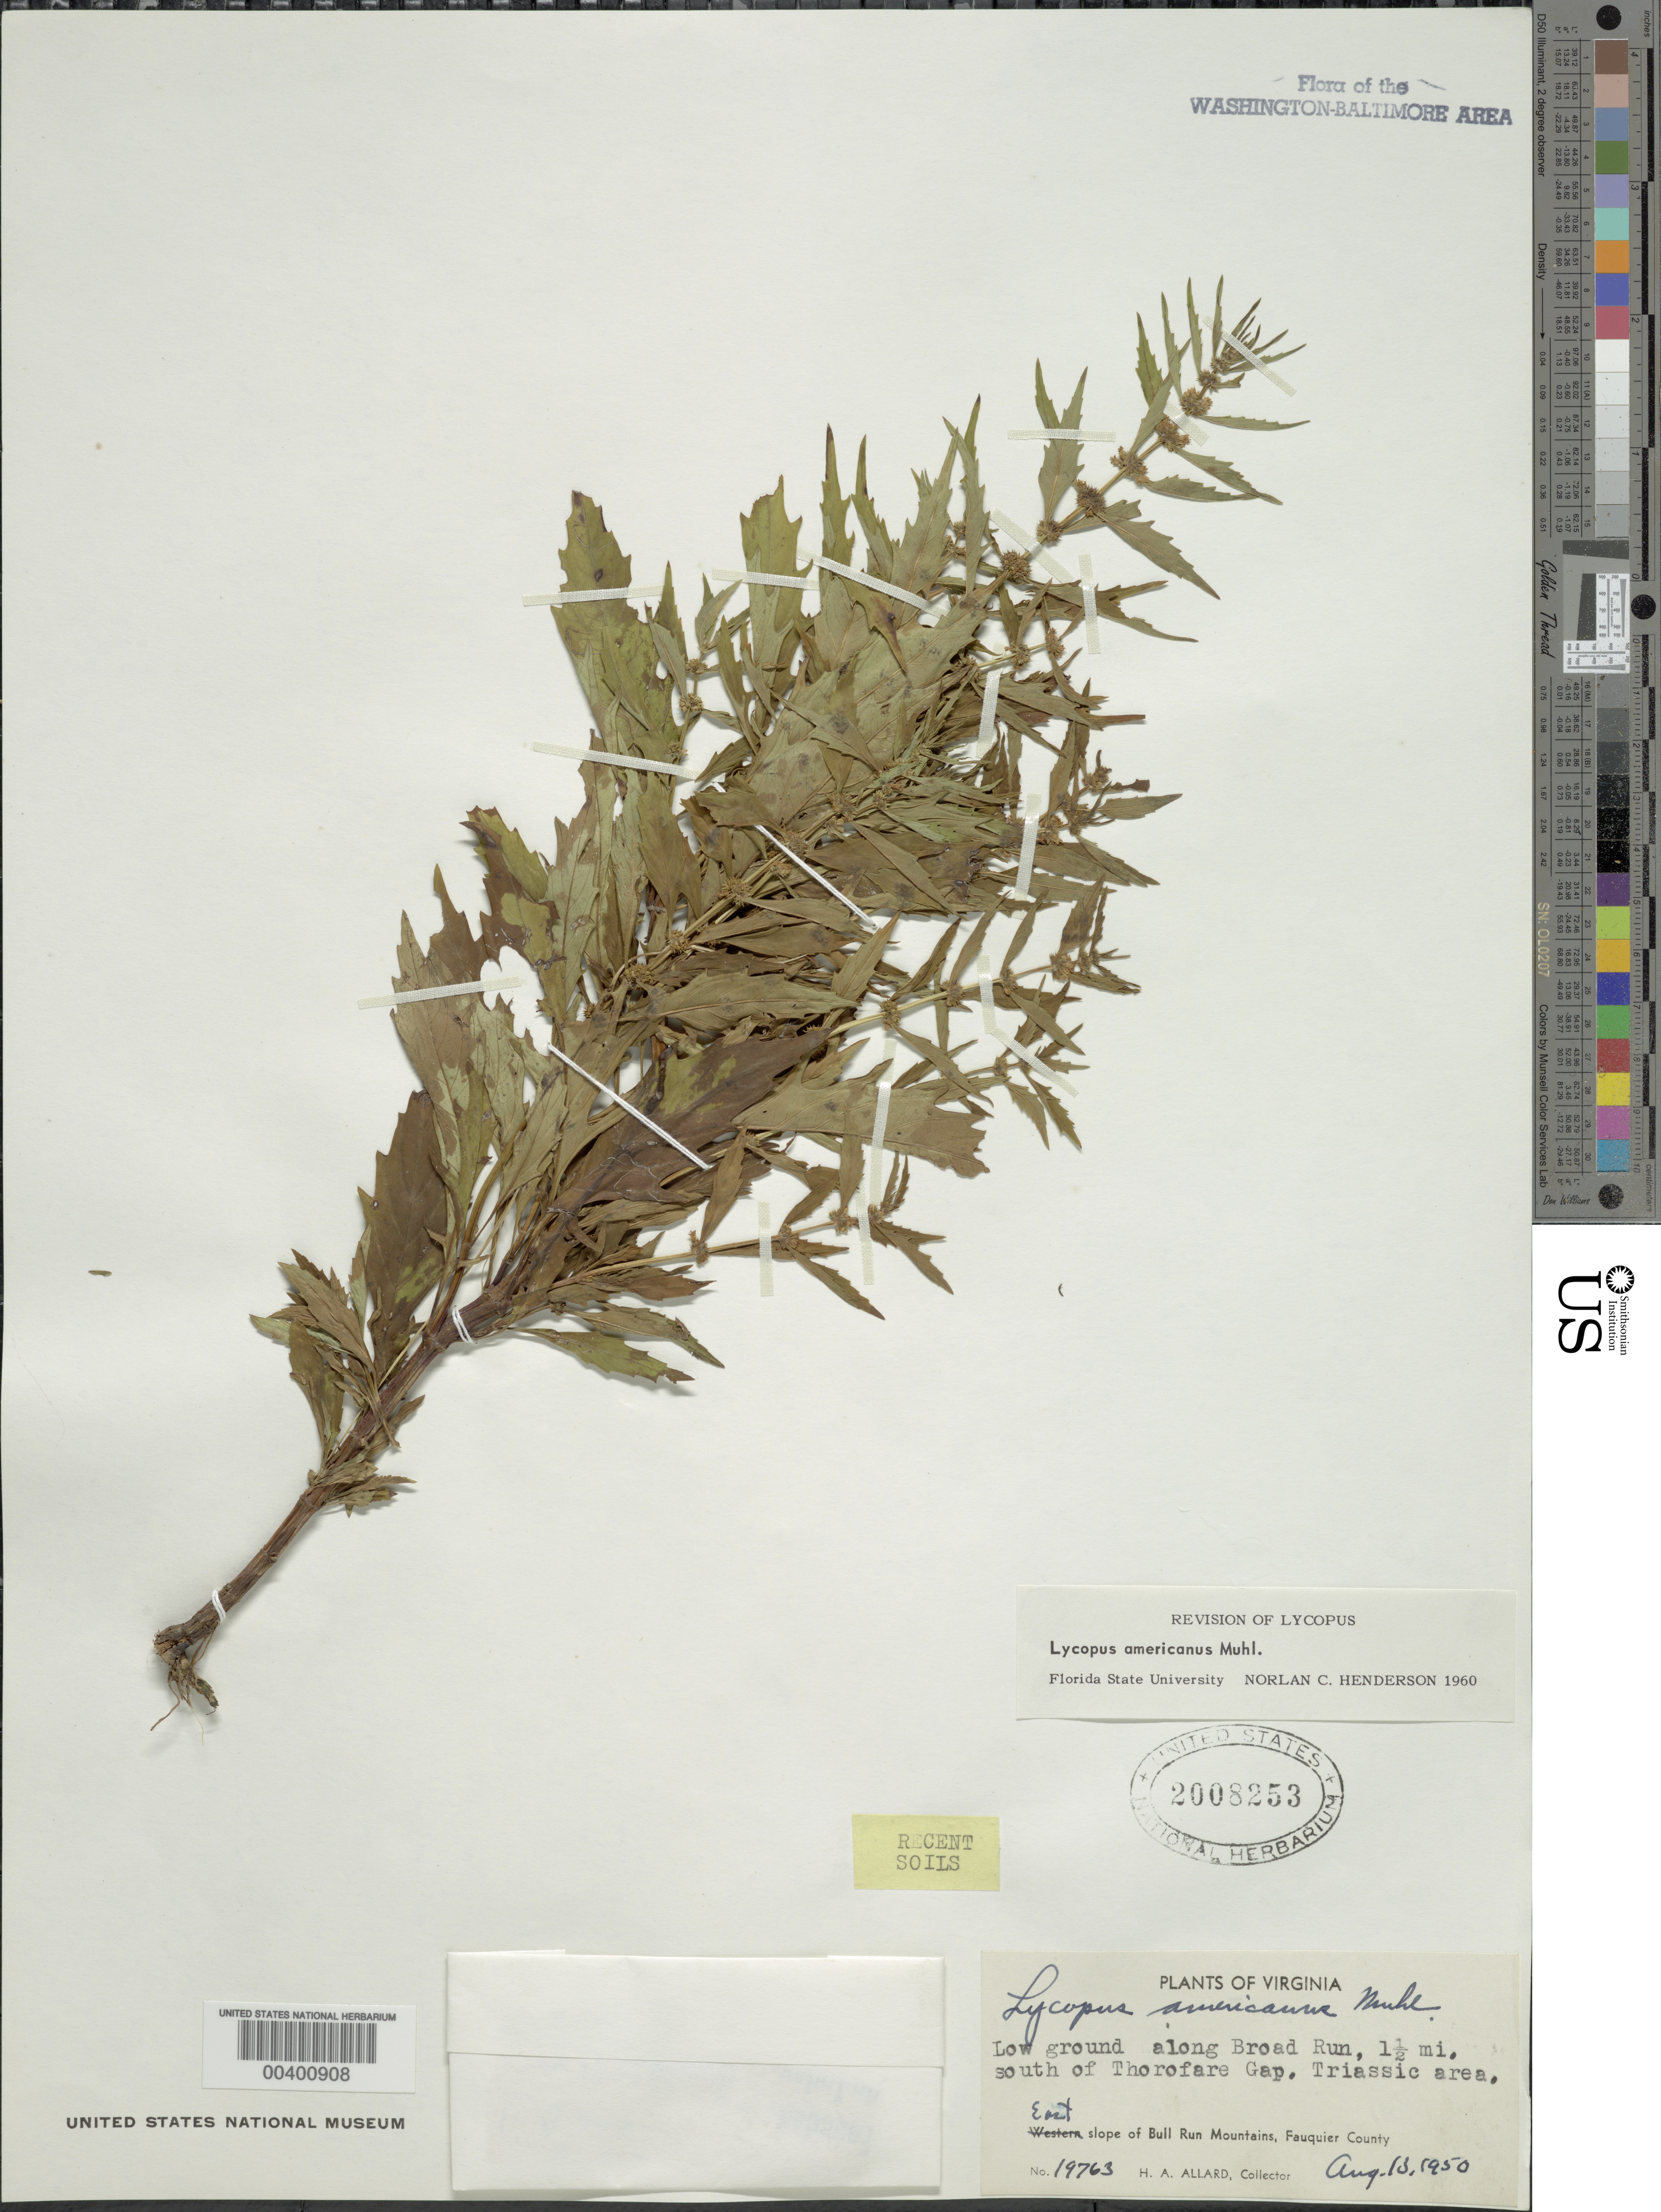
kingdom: Plantae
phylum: Tracheophyta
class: Magnoliopsida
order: Lamiales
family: Lamiaceae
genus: Lycopus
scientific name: Lycopus americanus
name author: Muhl. ex W.P.C. Barton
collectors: H. A. Allard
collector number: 19763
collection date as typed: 13 Aug 1950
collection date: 1950-08-13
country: United States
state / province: Virginia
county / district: Fauquier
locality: Broad Run south of Thorofare Gap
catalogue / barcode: US 2008253